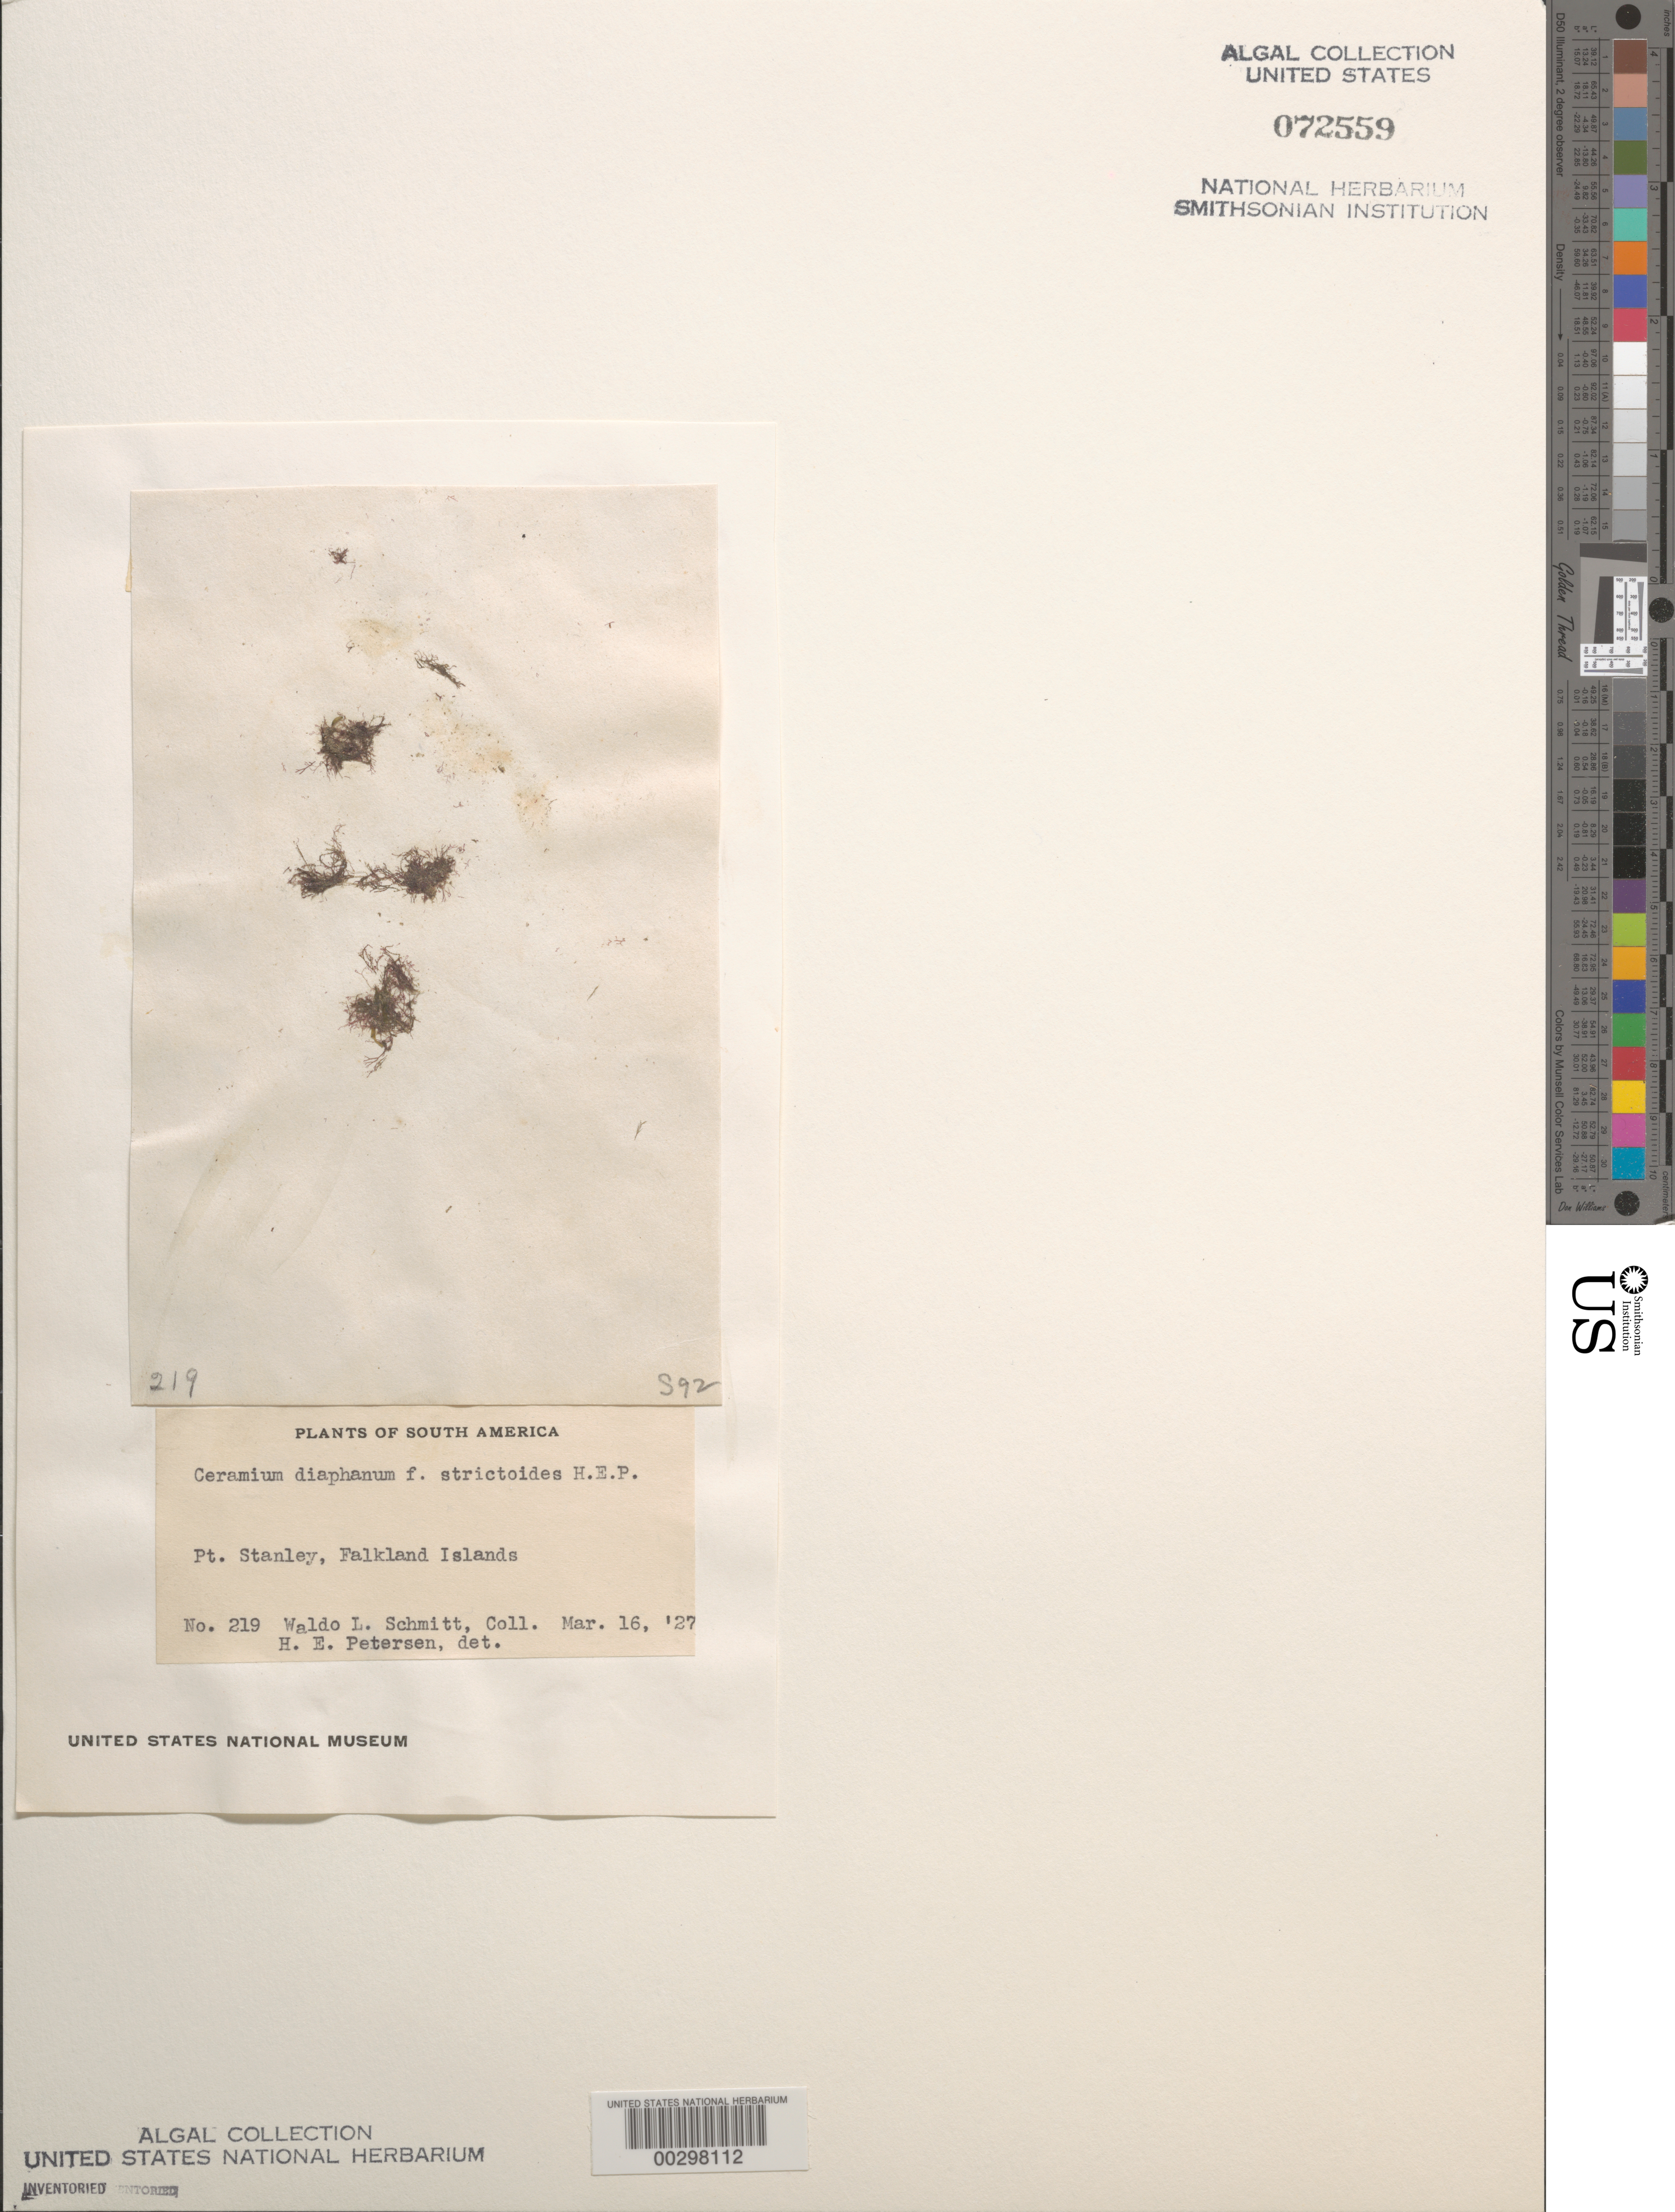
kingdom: Plantae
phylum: Rhodophyta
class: Florideophyceae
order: Ceramiales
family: Ceramiaceae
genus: Ceramium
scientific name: Ceramium diaphanum f. strictoides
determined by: Petersen, H. E.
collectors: W. L. Schmitt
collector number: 219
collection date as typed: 16 Mar 1927 and 20 Mar 1927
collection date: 1927-03-16,1927-03-20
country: Falkland Islands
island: East Falkland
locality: Port Stanley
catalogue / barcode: US 72559